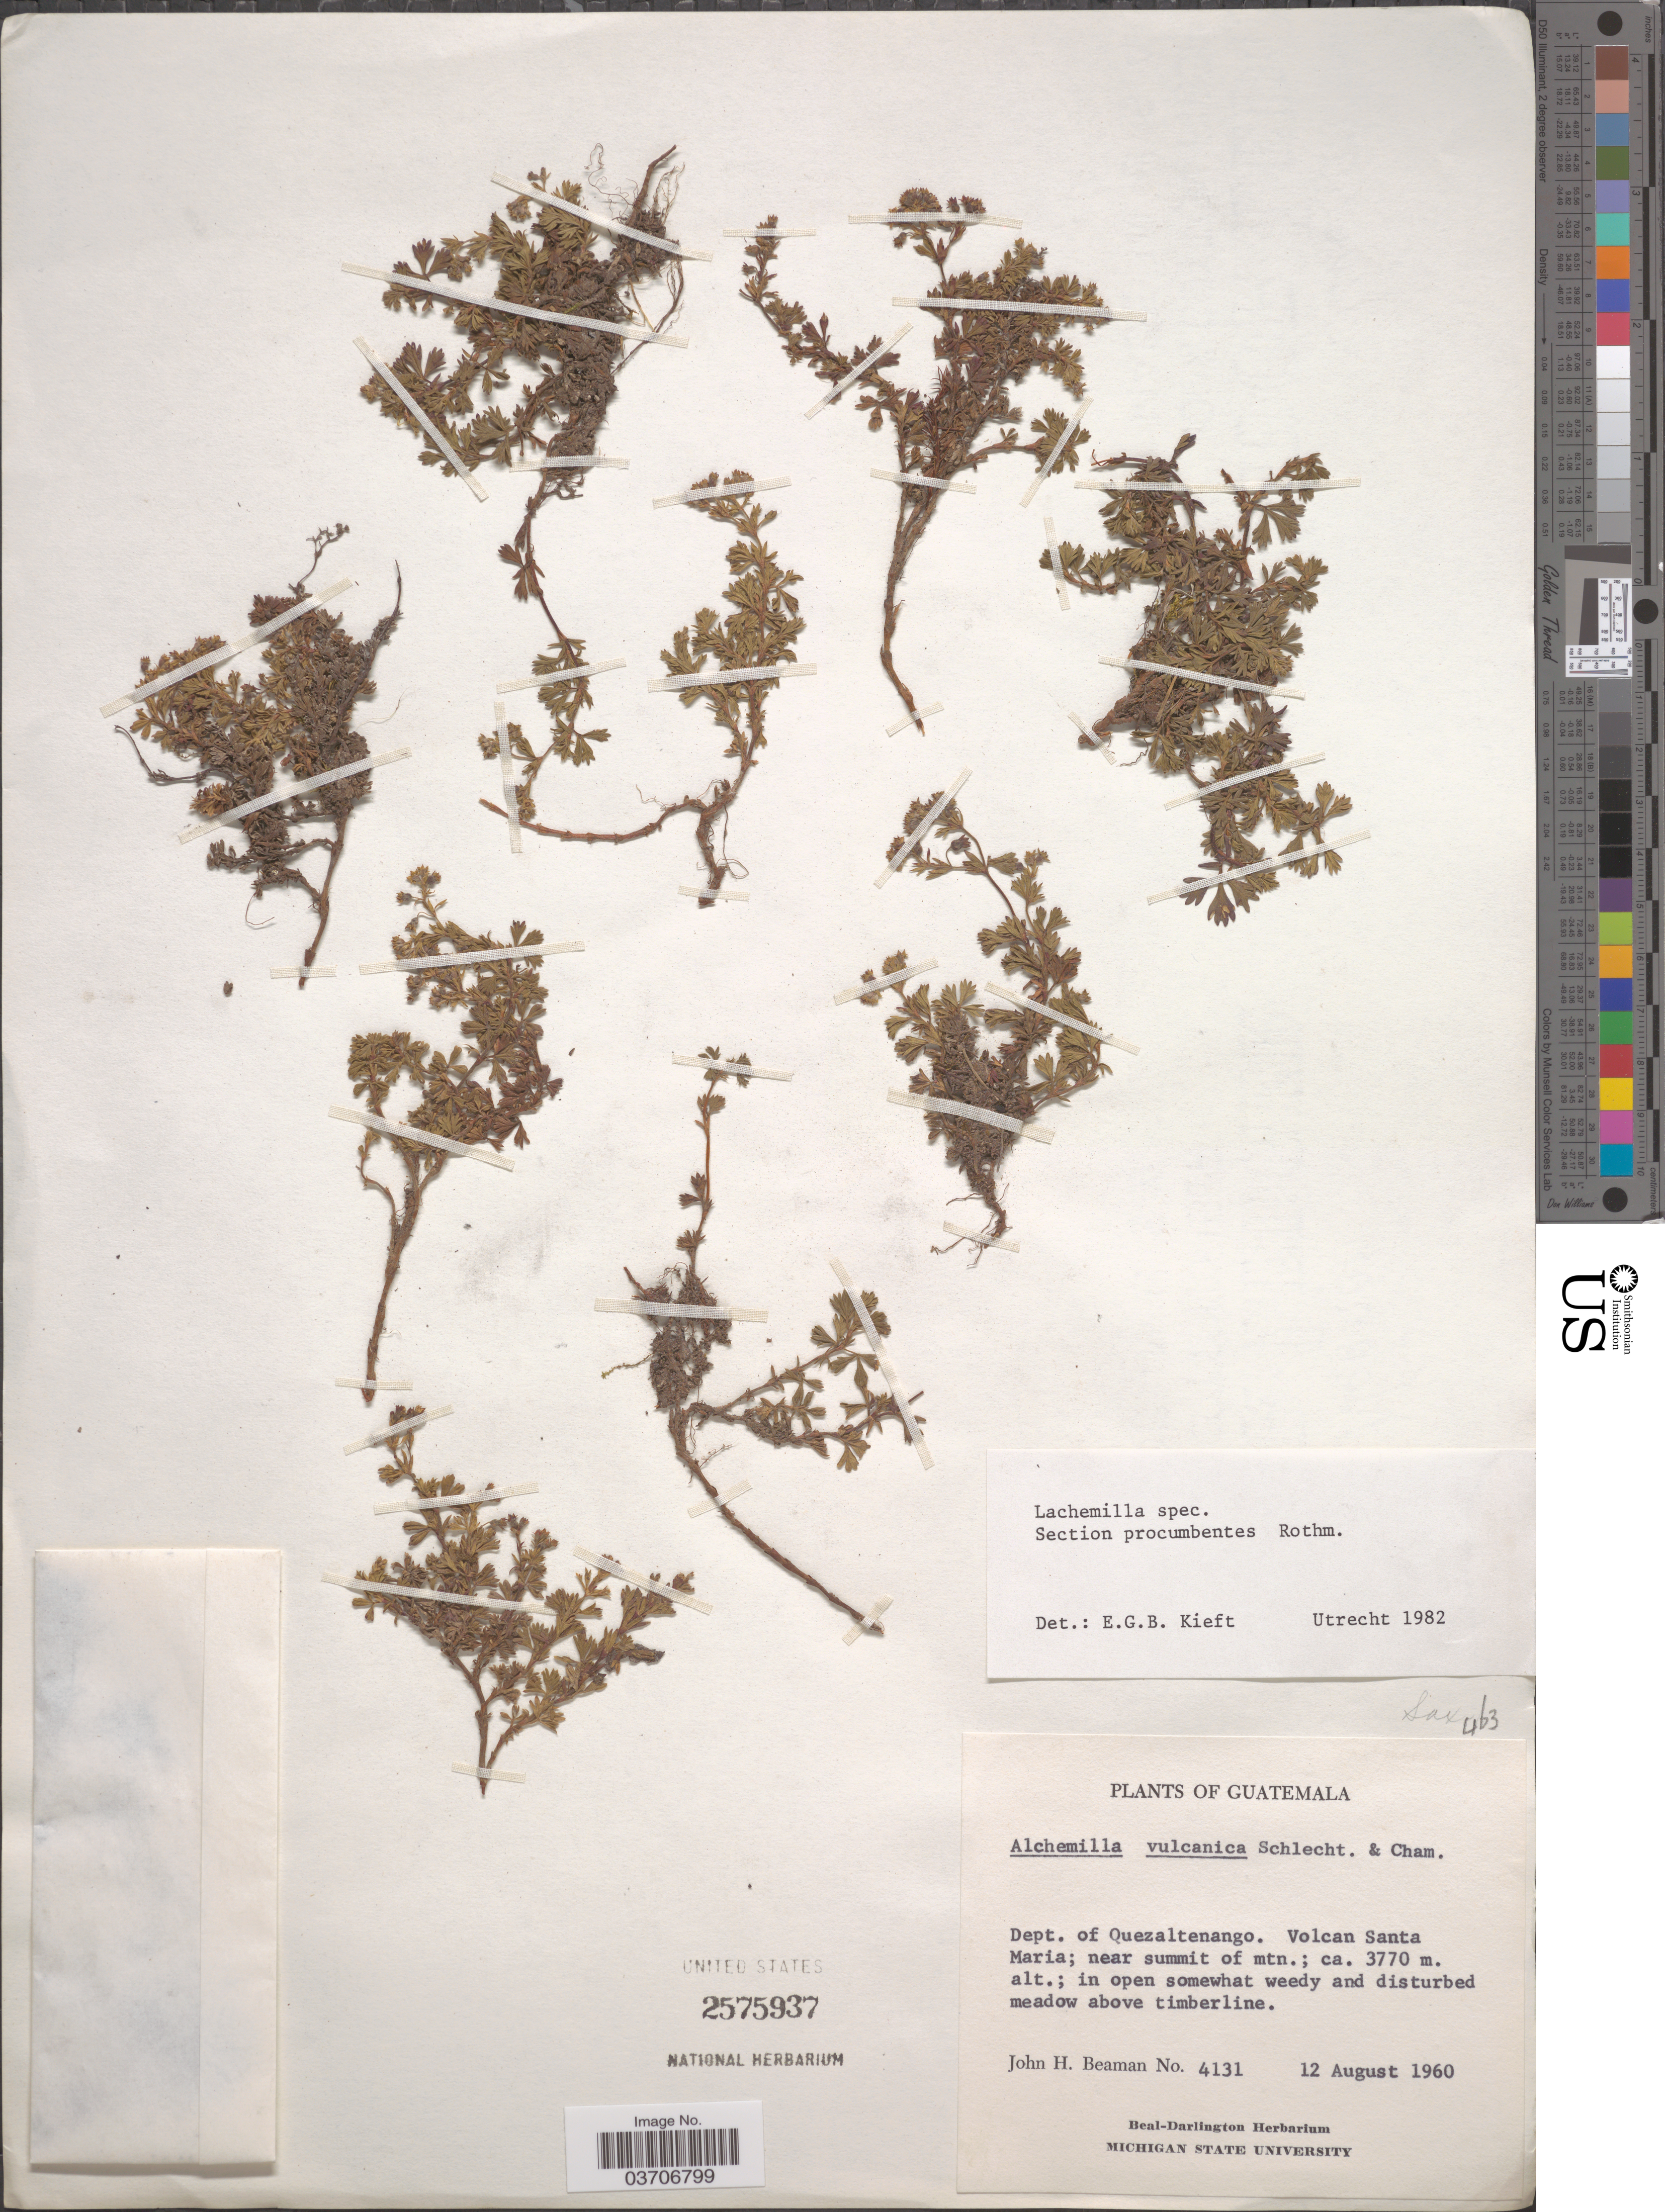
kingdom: Plantae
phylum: Tracheophyta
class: Magnoliopsida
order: Rosales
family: Rosaceae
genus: Lachemilla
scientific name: Lachemilla sp.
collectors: J. H. Beaman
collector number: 4131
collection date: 1960-08-12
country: Guatemala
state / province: Quetzaltenango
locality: Dept. of Quezaltenango. Volcan Santa Maria.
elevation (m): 3770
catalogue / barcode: US 2575937